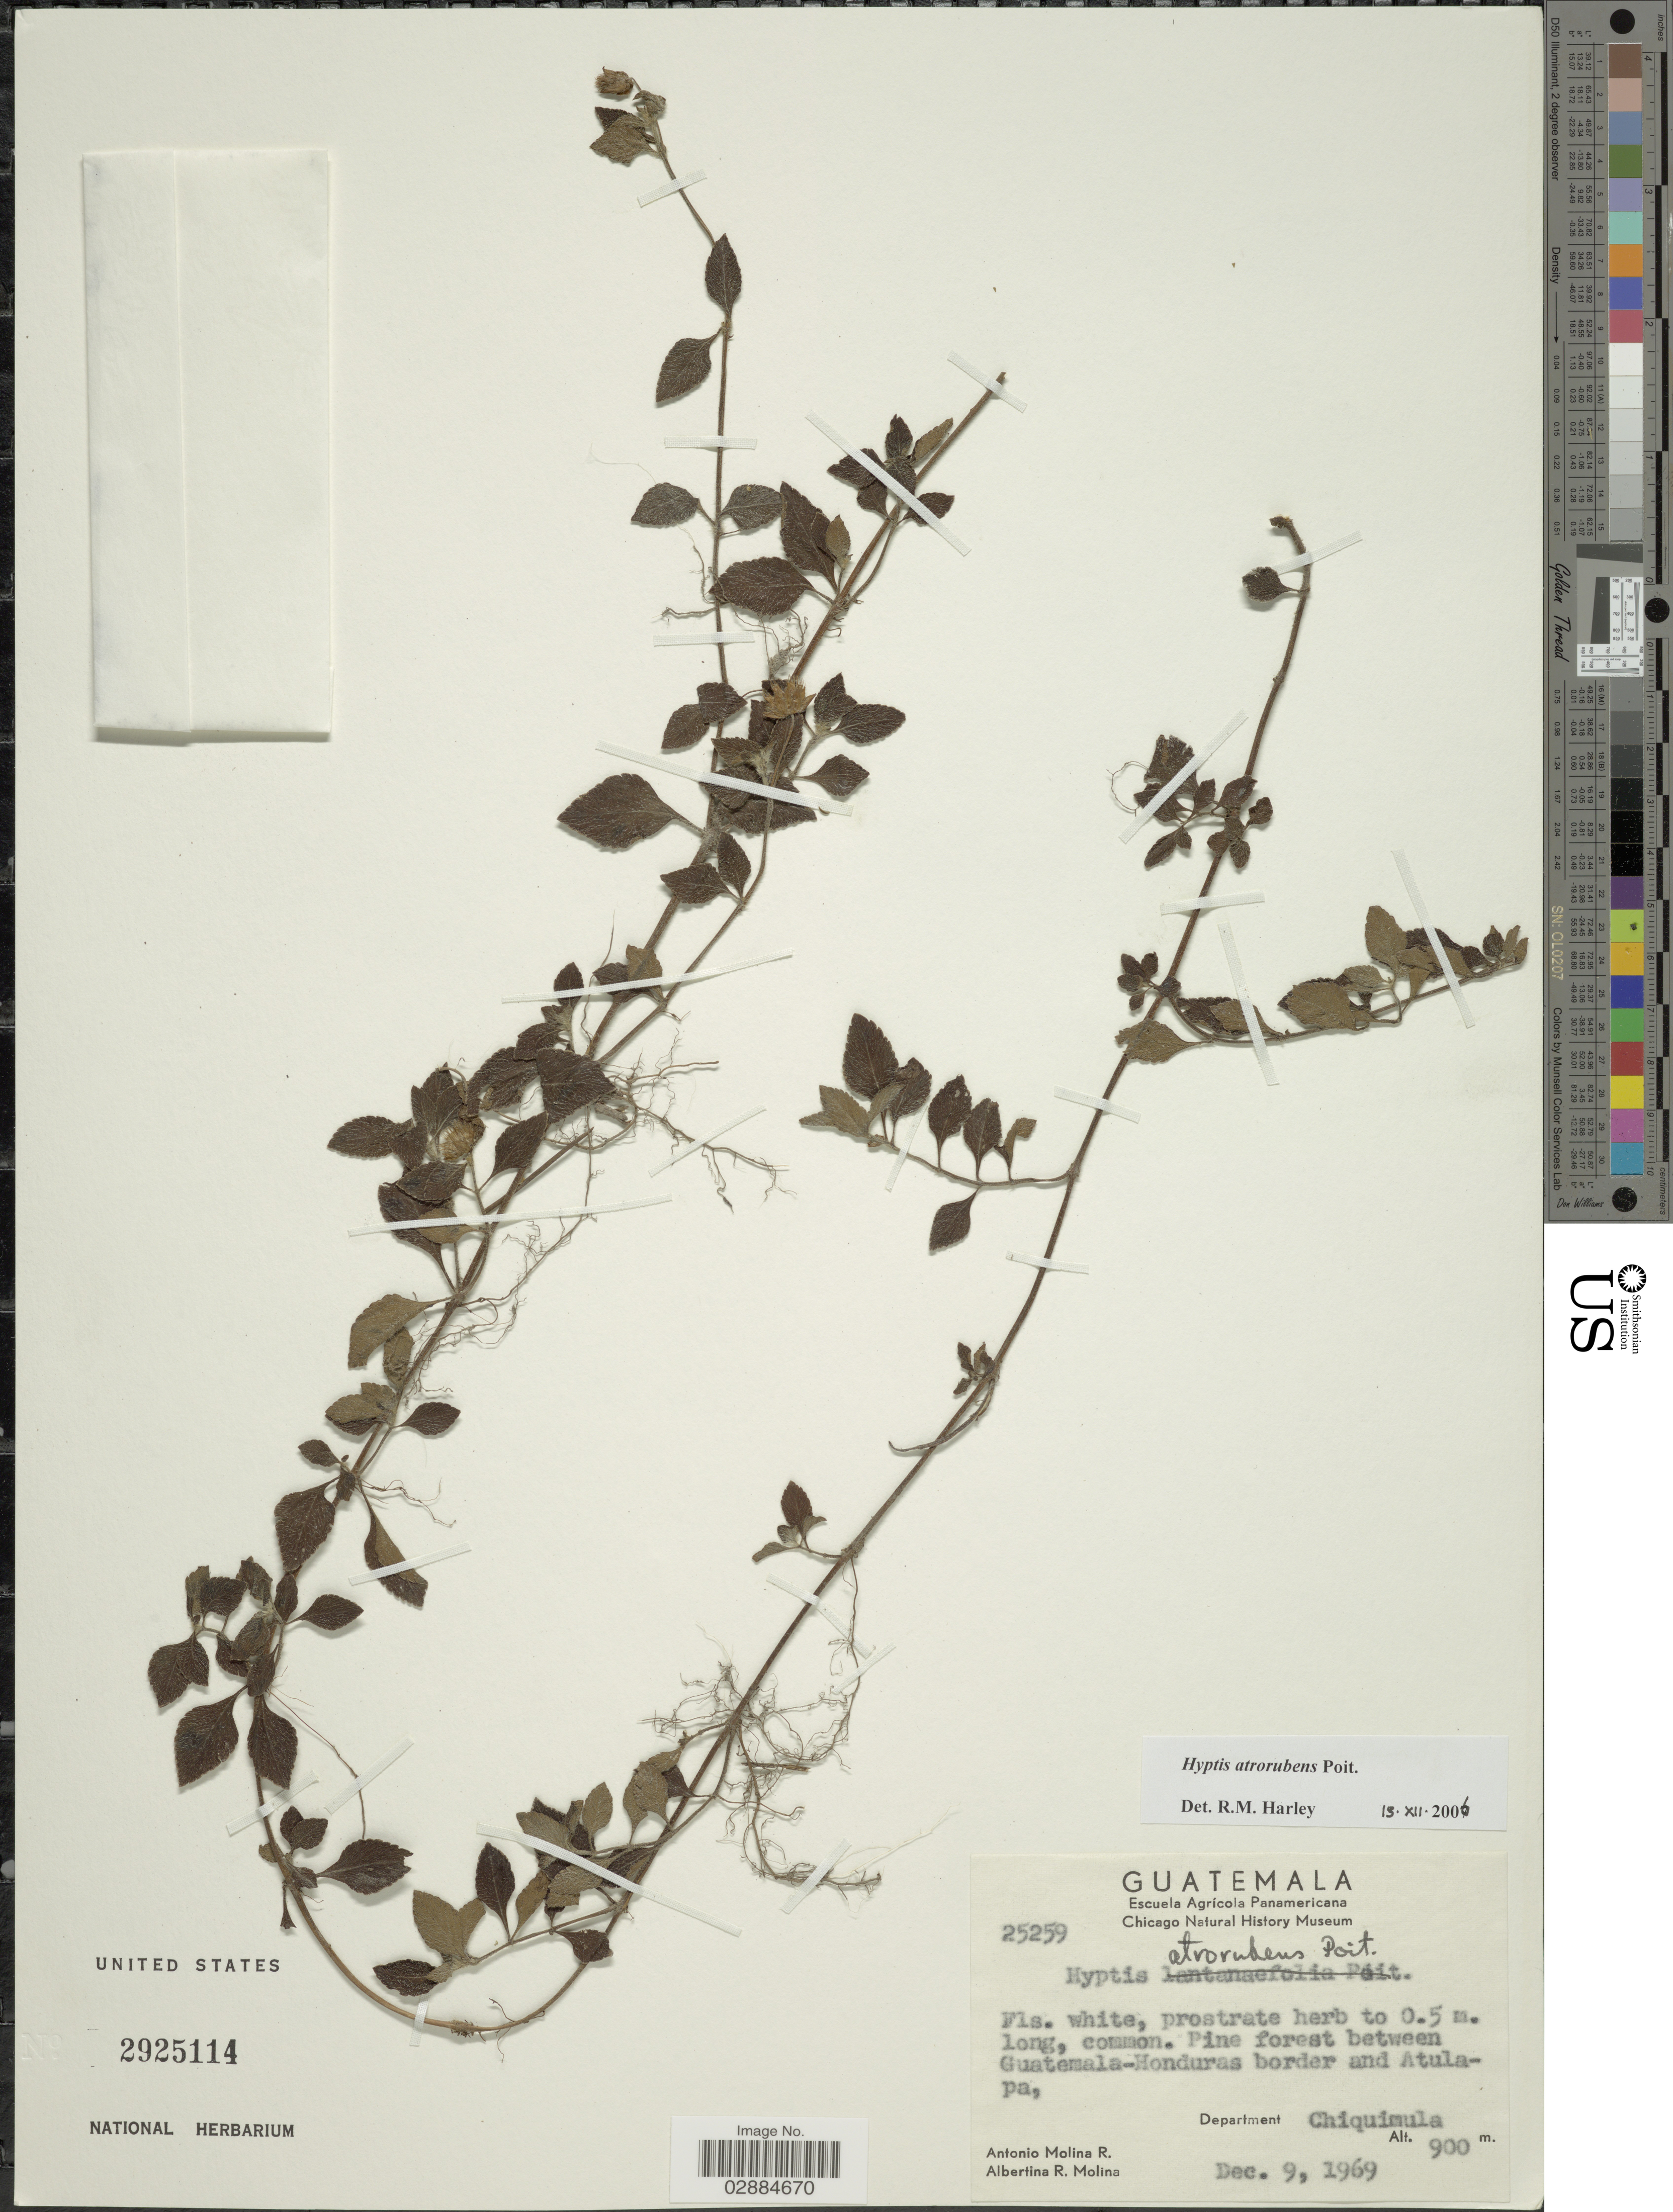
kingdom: Plantae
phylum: Tracheophyta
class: Magnoliopsida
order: Lamiales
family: Lamiaceae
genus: Hyptis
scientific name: Hyptis atrorubens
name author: Poit.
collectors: A. Molina R. & A. R. Molina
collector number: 25259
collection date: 1969-12-09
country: Guatemala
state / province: Chiquimula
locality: Pine forest between Guatemala-Honduras border and Atulapa.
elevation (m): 900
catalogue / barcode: US 2925114